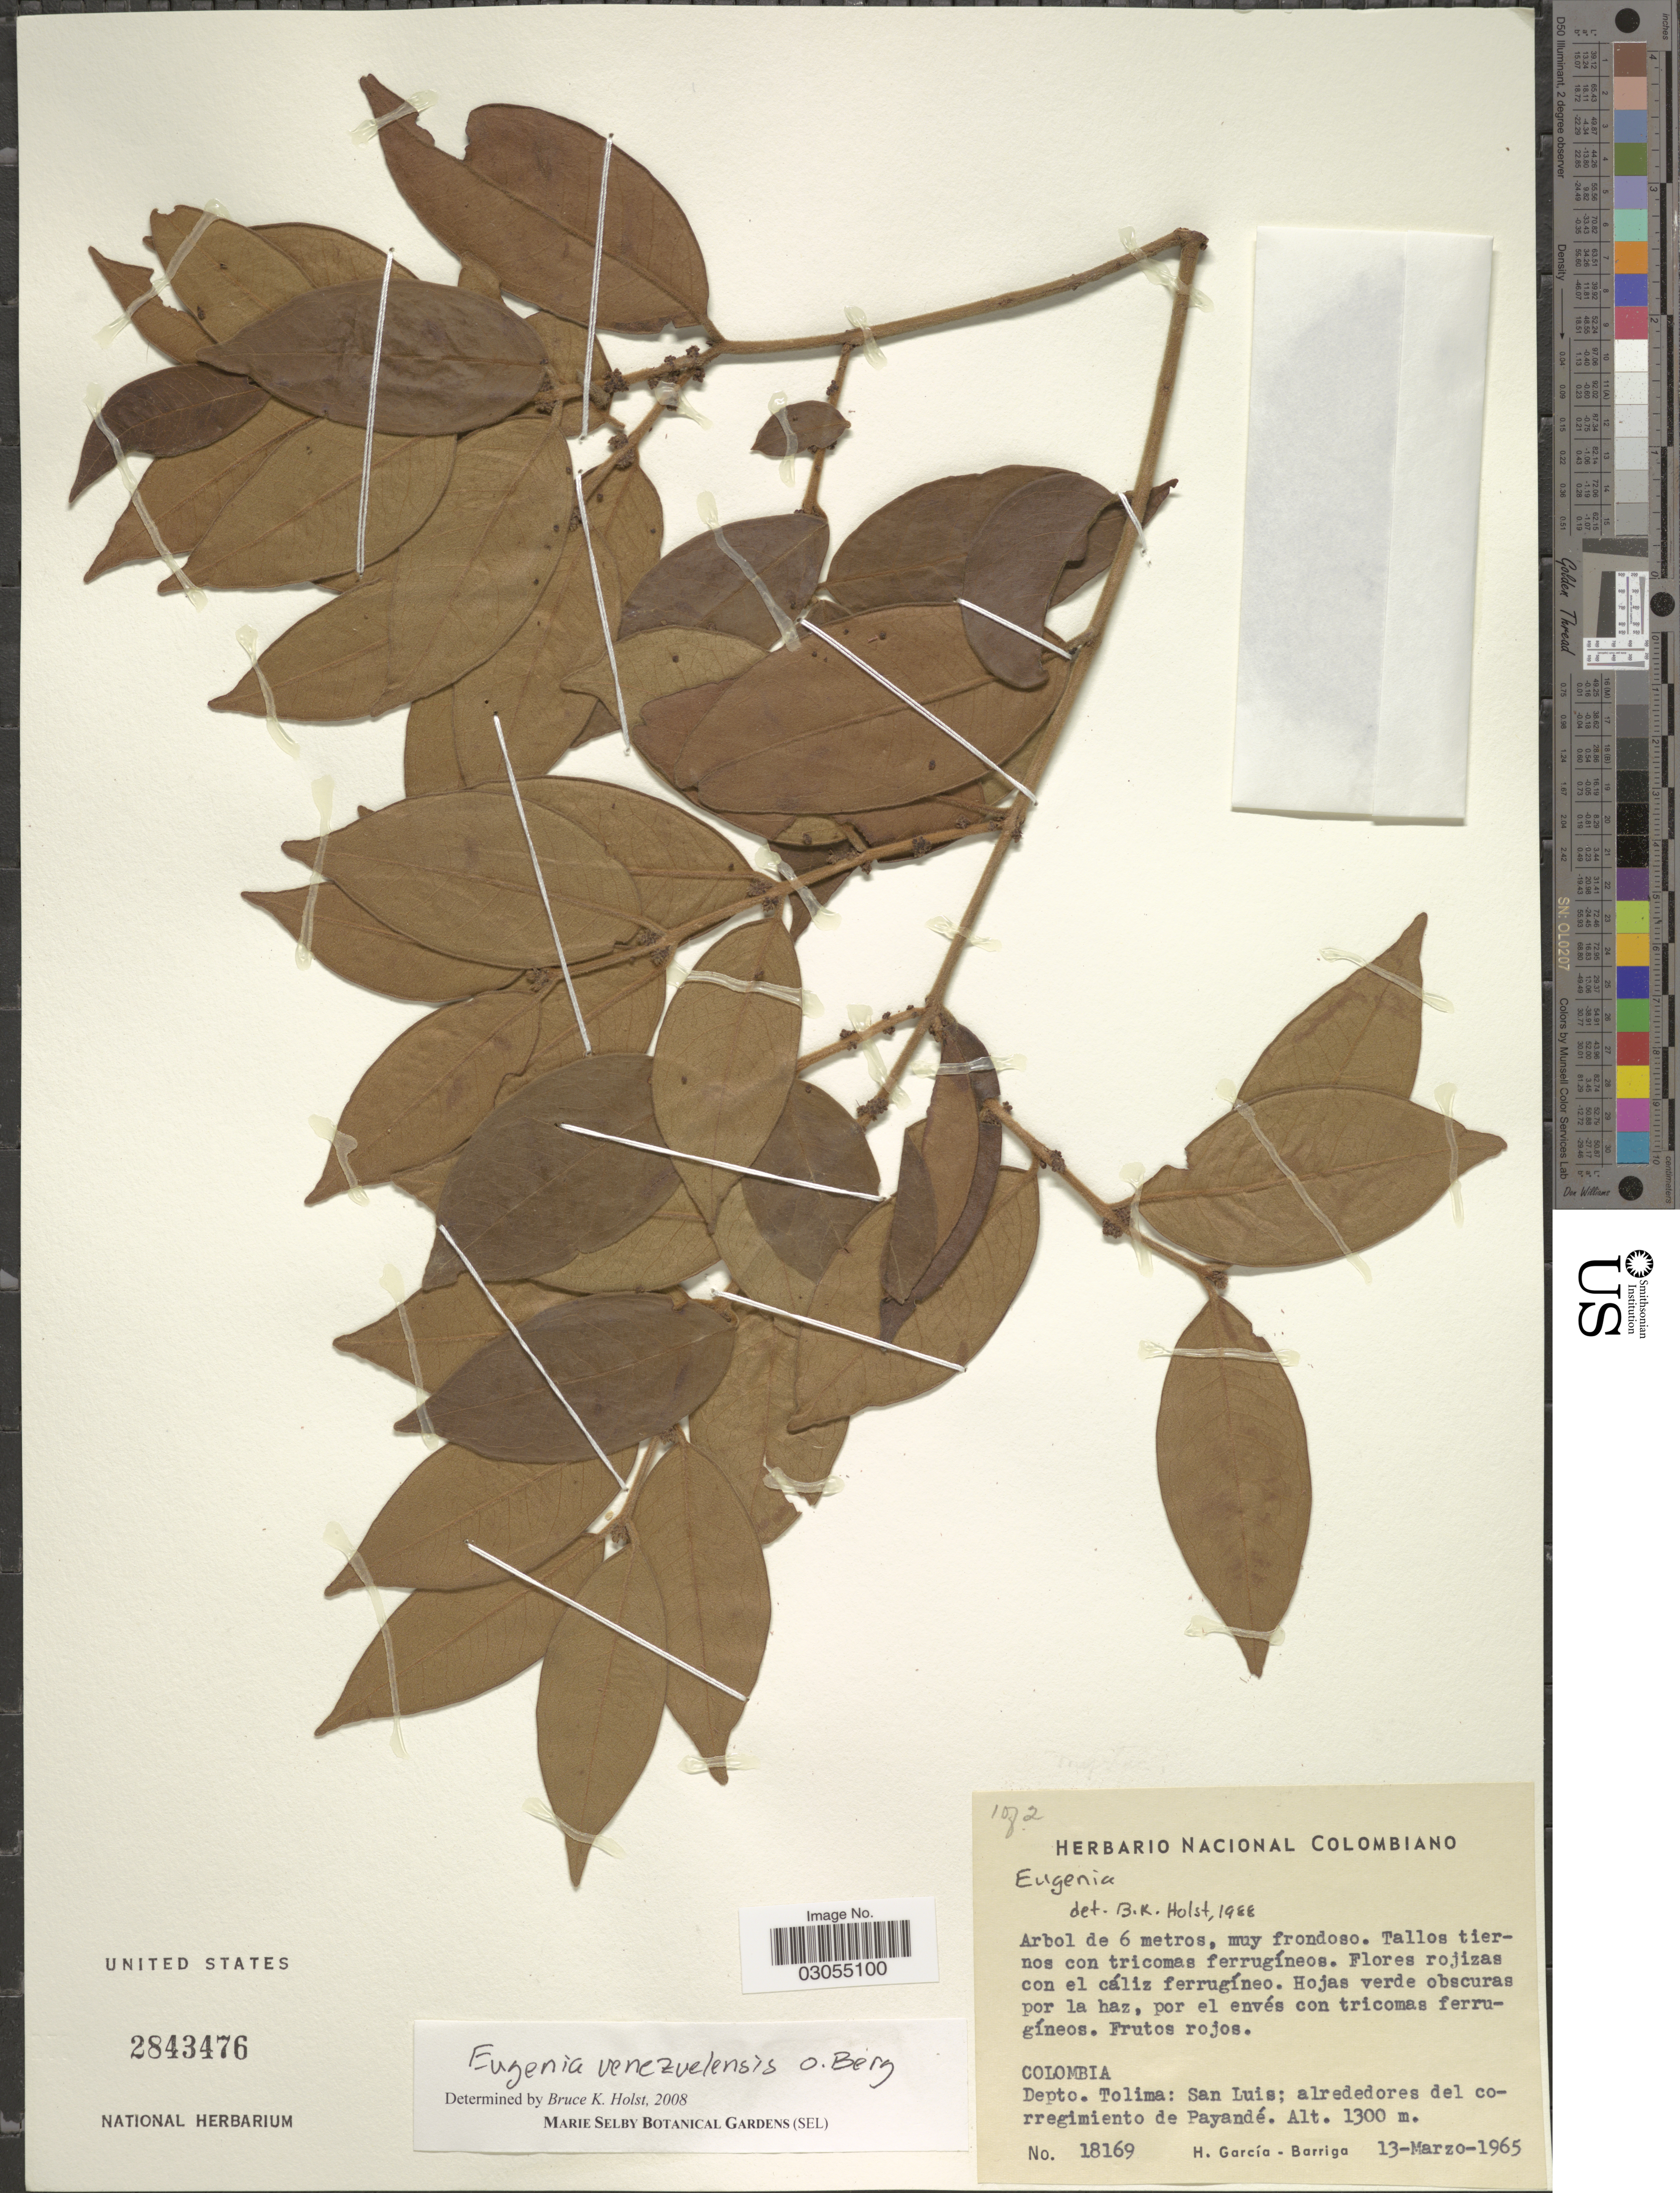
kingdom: Plantae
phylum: Tracheophyta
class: Magnoliopsida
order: Myrtales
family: Myrtaceae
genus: Eugenia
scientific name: Eugenia venezuelensis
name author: O. Berg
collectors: H. García Barriga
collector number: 18169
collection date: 1965-03-13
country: Colombia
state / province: Tolima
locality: Depto. Tolima: San Luis; alrededores del corregimiento de Payandé.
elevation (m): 1300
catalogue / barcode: US 2843476